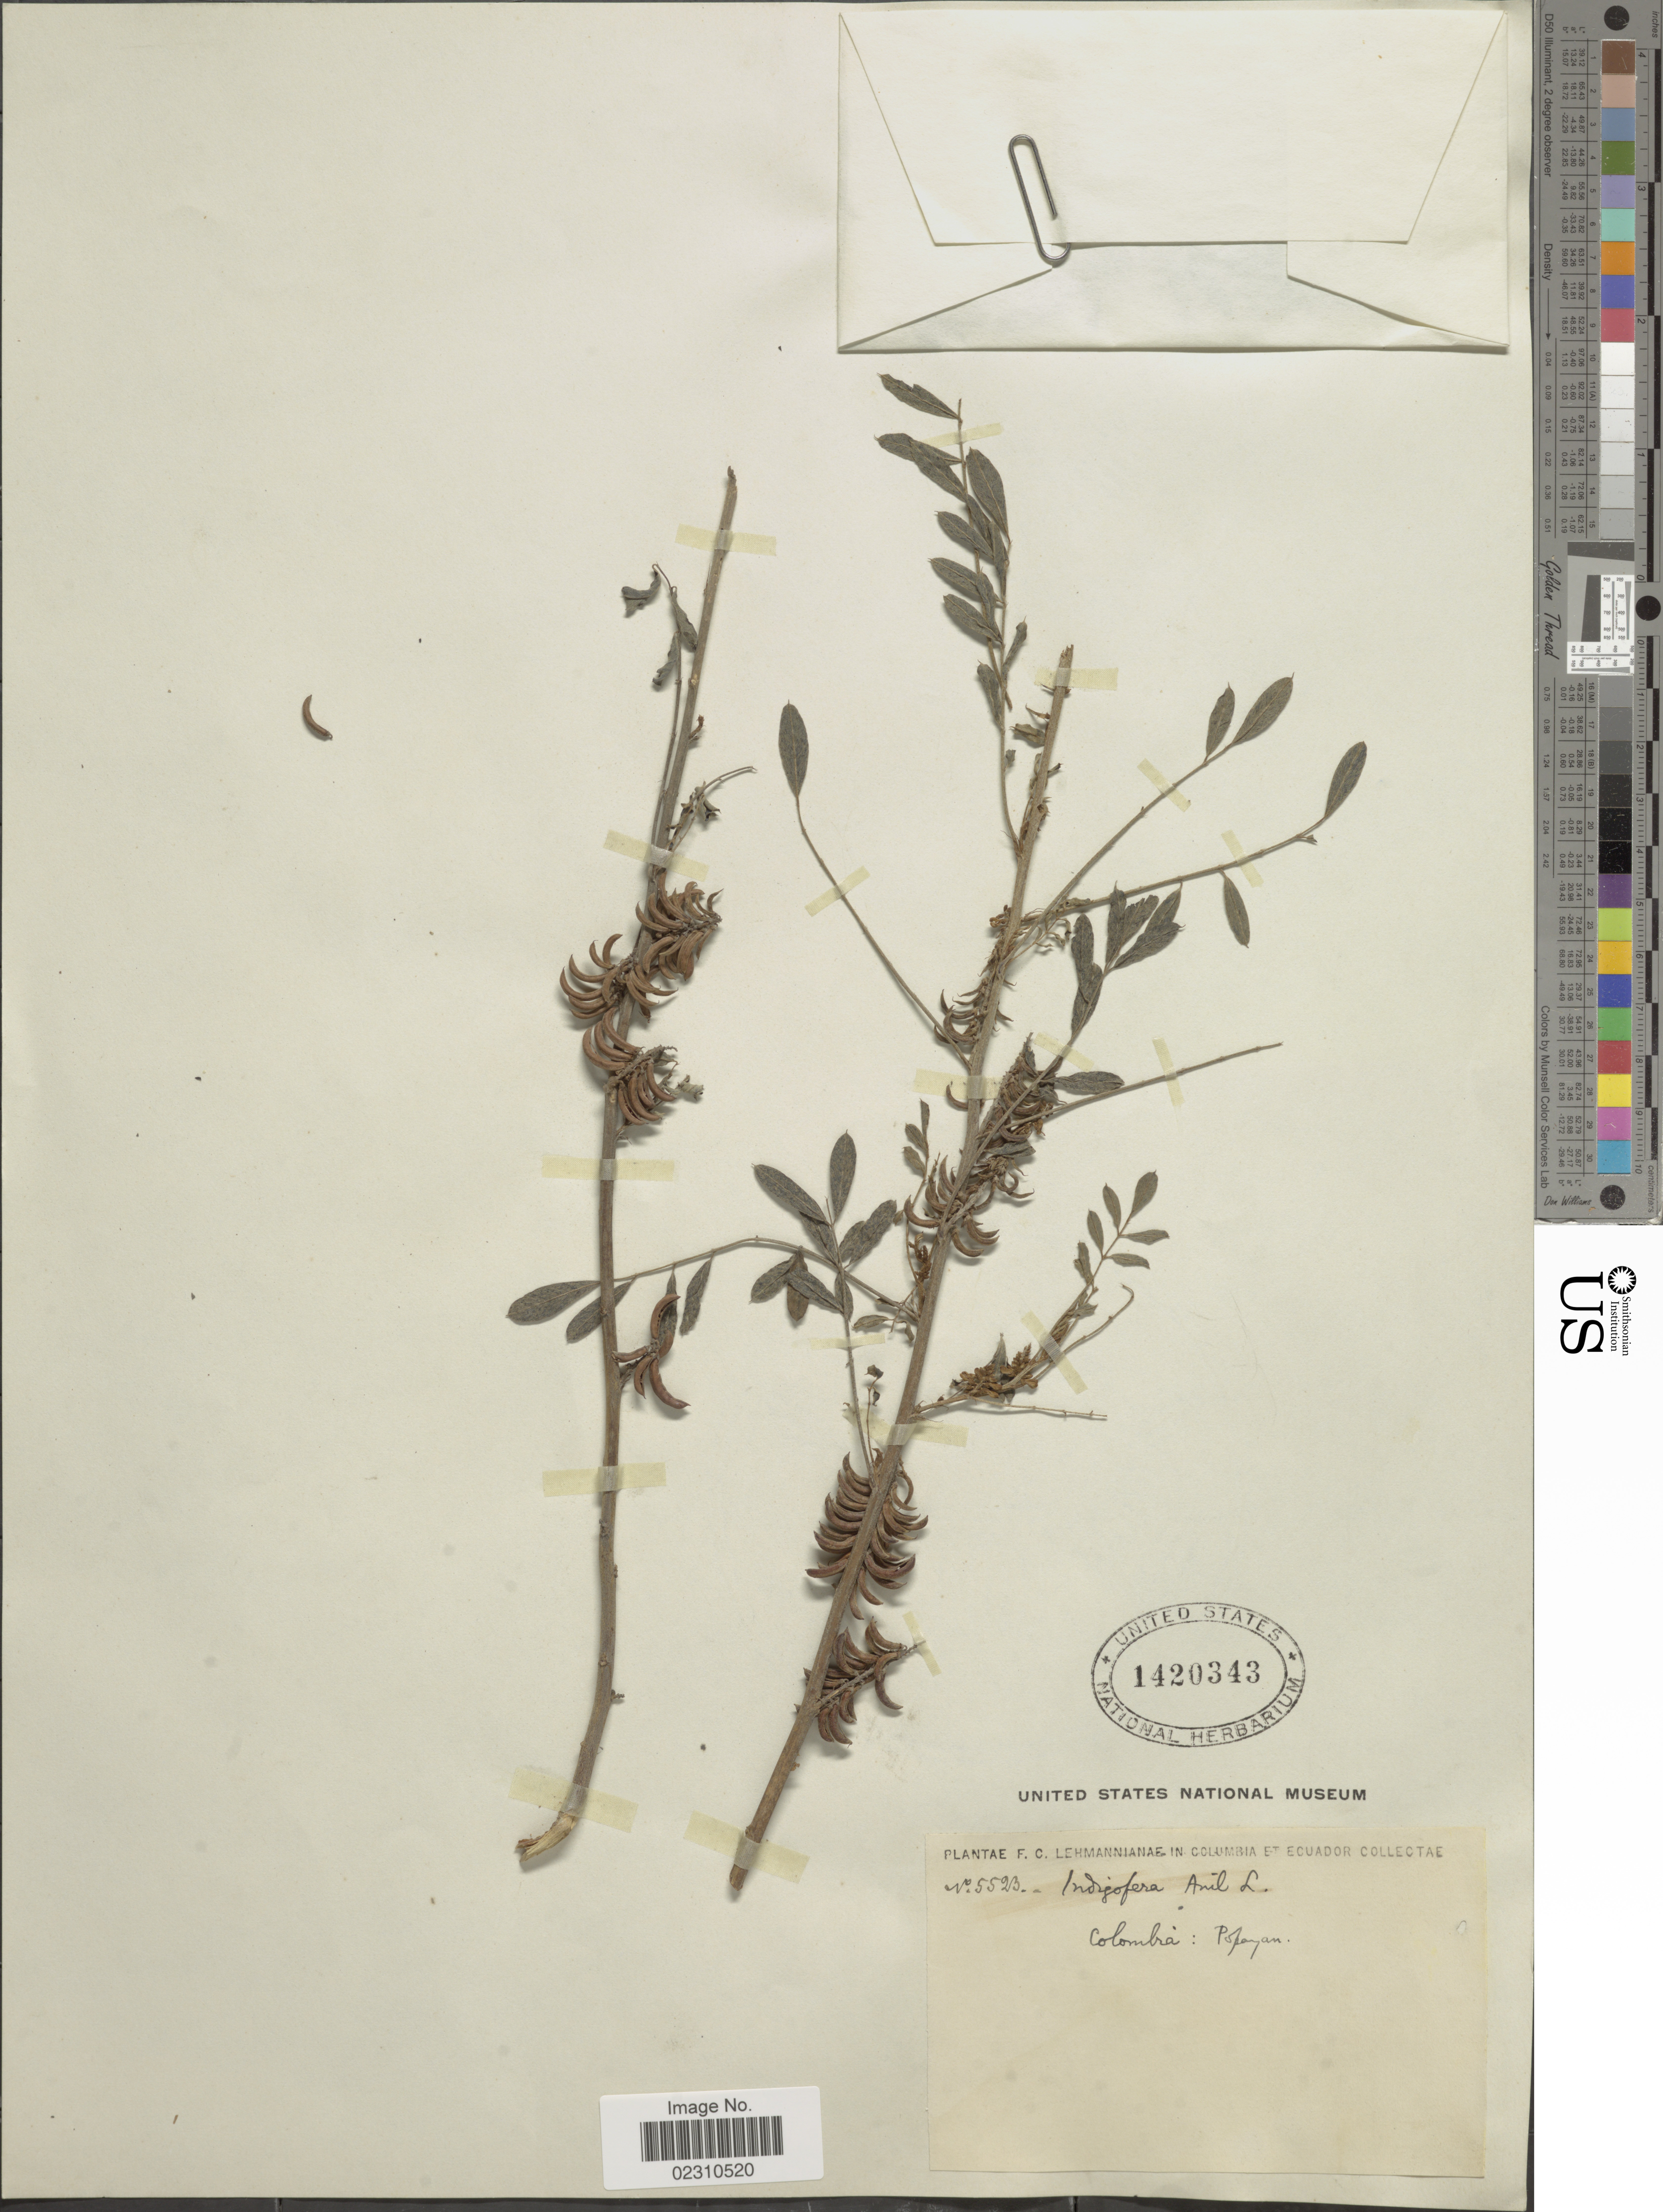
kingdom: Plantae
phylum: Tracheophyta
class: Magnoliopsida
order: Fabales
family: Fabaceae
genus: Indigofera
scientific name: Indigofera suffruticosa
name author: Mill.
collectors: F. C. Lehmann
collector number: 5523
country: Colombia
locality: Colombia: Popayan.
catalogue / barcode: US 1420343